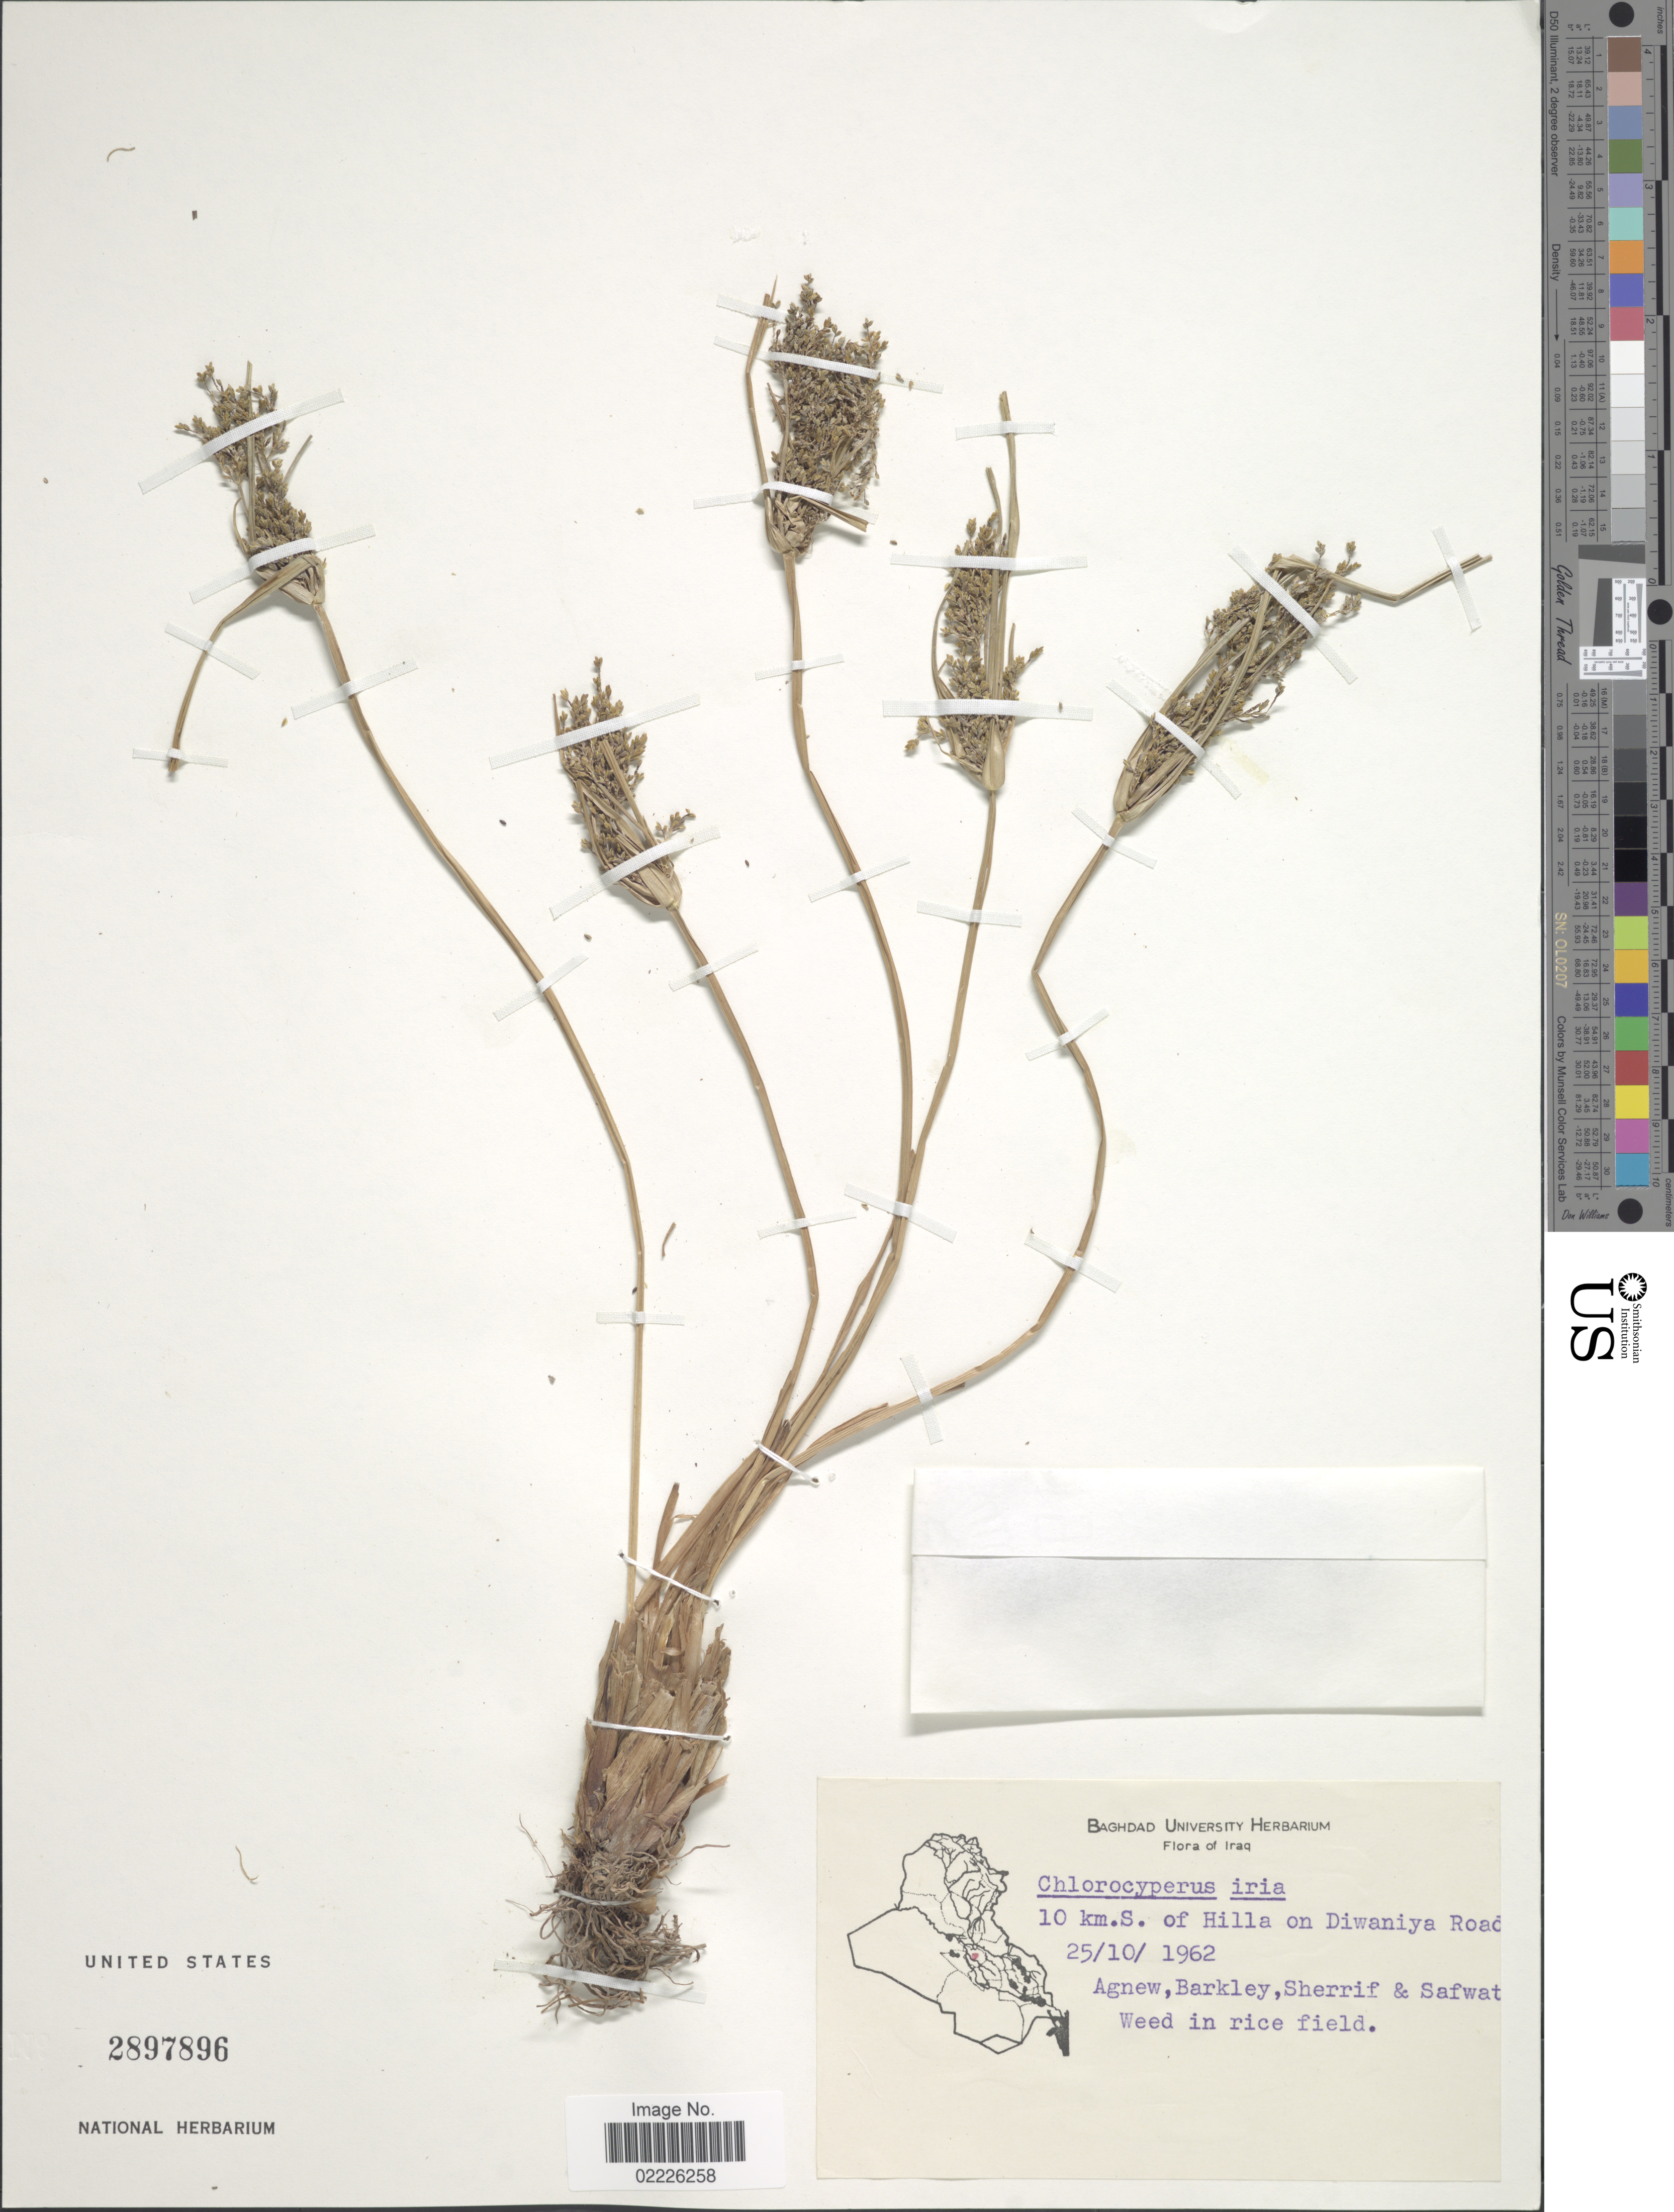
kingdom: Plantae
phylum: Tracheophyta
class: Liliopsida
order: Poales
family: Cyperaceae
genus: Cyperus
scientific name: Cyperus iria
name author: L.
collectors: -- Agnew, -- Barkley, -. Sheriff & Safwat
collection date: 1962-10-25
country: Iraq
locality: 10 km. S. of Hilla on Diwaniya Road.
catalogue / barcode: US 2897896